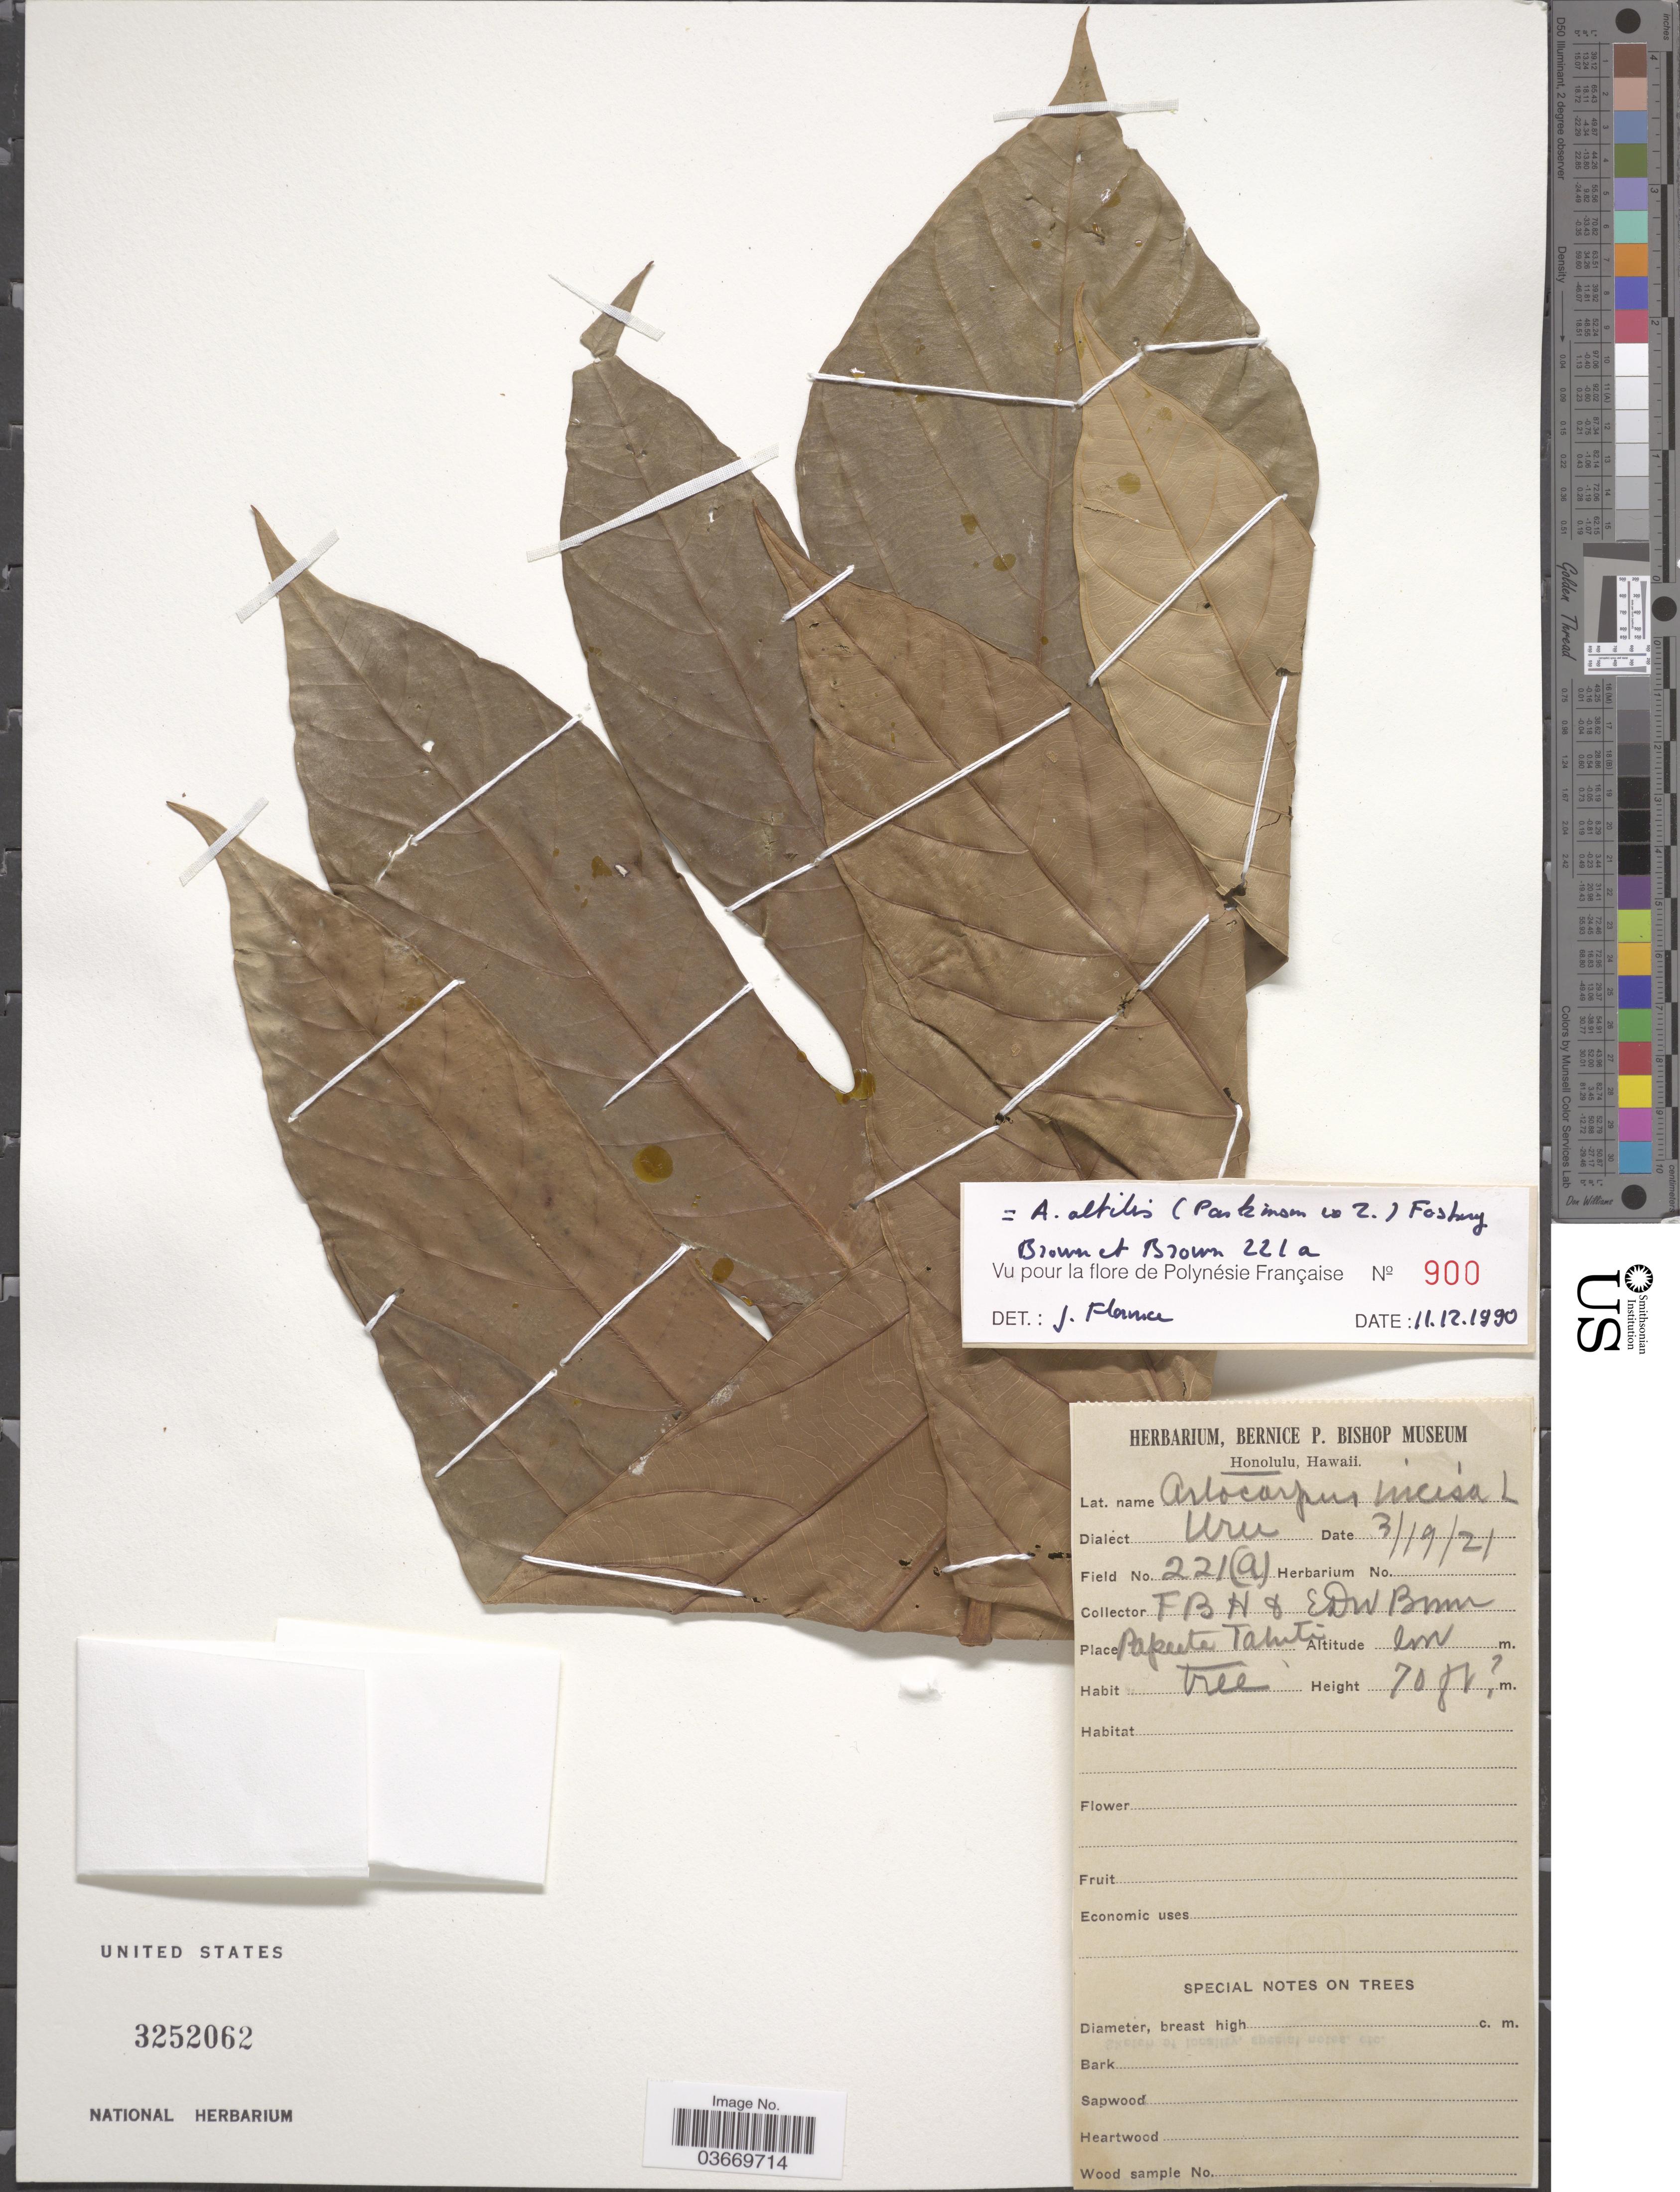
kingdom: Plantae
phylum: Tracheophyta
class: Magnoliopsida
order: Rosales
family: Moraceae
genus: Artocarpus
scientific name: Artocarpus altilis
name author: (Parkinson) Fosberg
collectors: F. Brown & E. Brown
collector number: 221(A)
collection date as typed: Transcribed d/m/y: 19/3/21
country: French Polynesia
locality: Papeete Tahiti.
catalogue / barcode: US 3252062